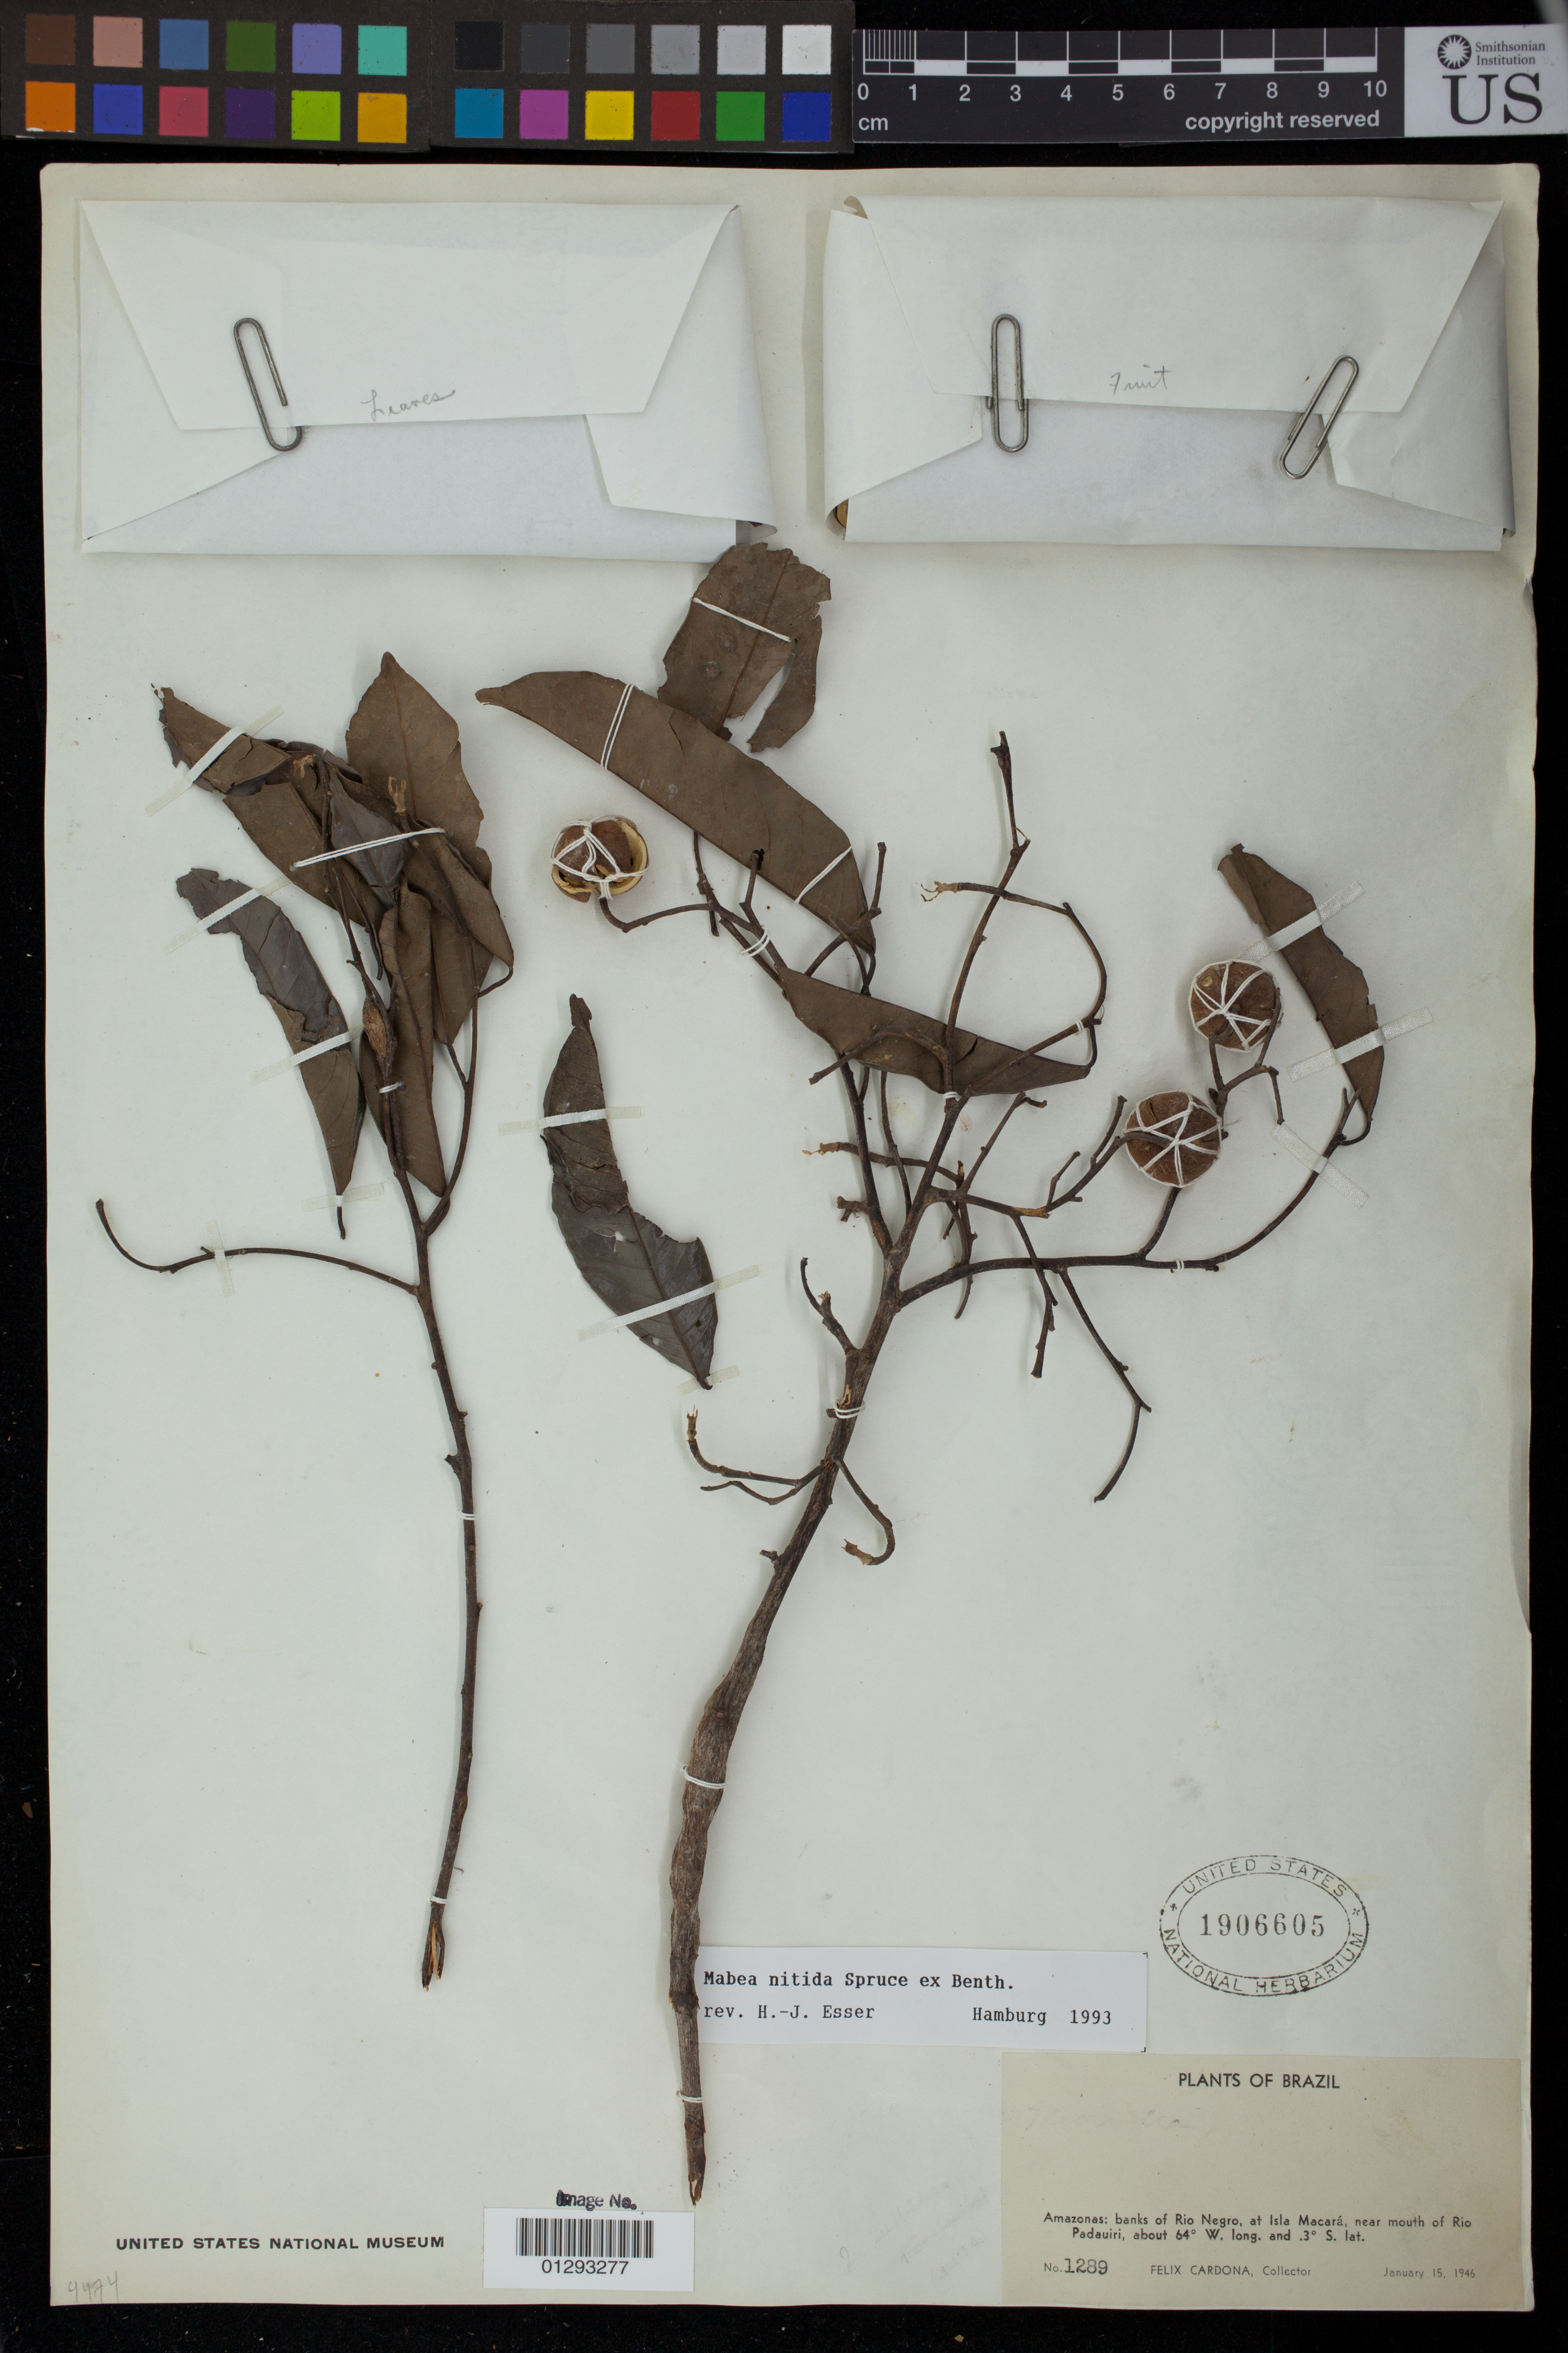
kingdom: Plantae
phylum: Tracheophyta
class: Magnoliopsida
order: Malpighiales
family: Euphorbiaceae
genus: Mabea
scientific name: Mabea nitida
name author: Spruce ex Benth.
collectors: F. Cardona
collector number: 1289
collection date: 1946-01-15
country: Brazil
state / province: Amazonas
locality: banks of Rio Negro, at Isla Macara, near mouth of Rio Padauiri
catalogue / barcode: US 1906605